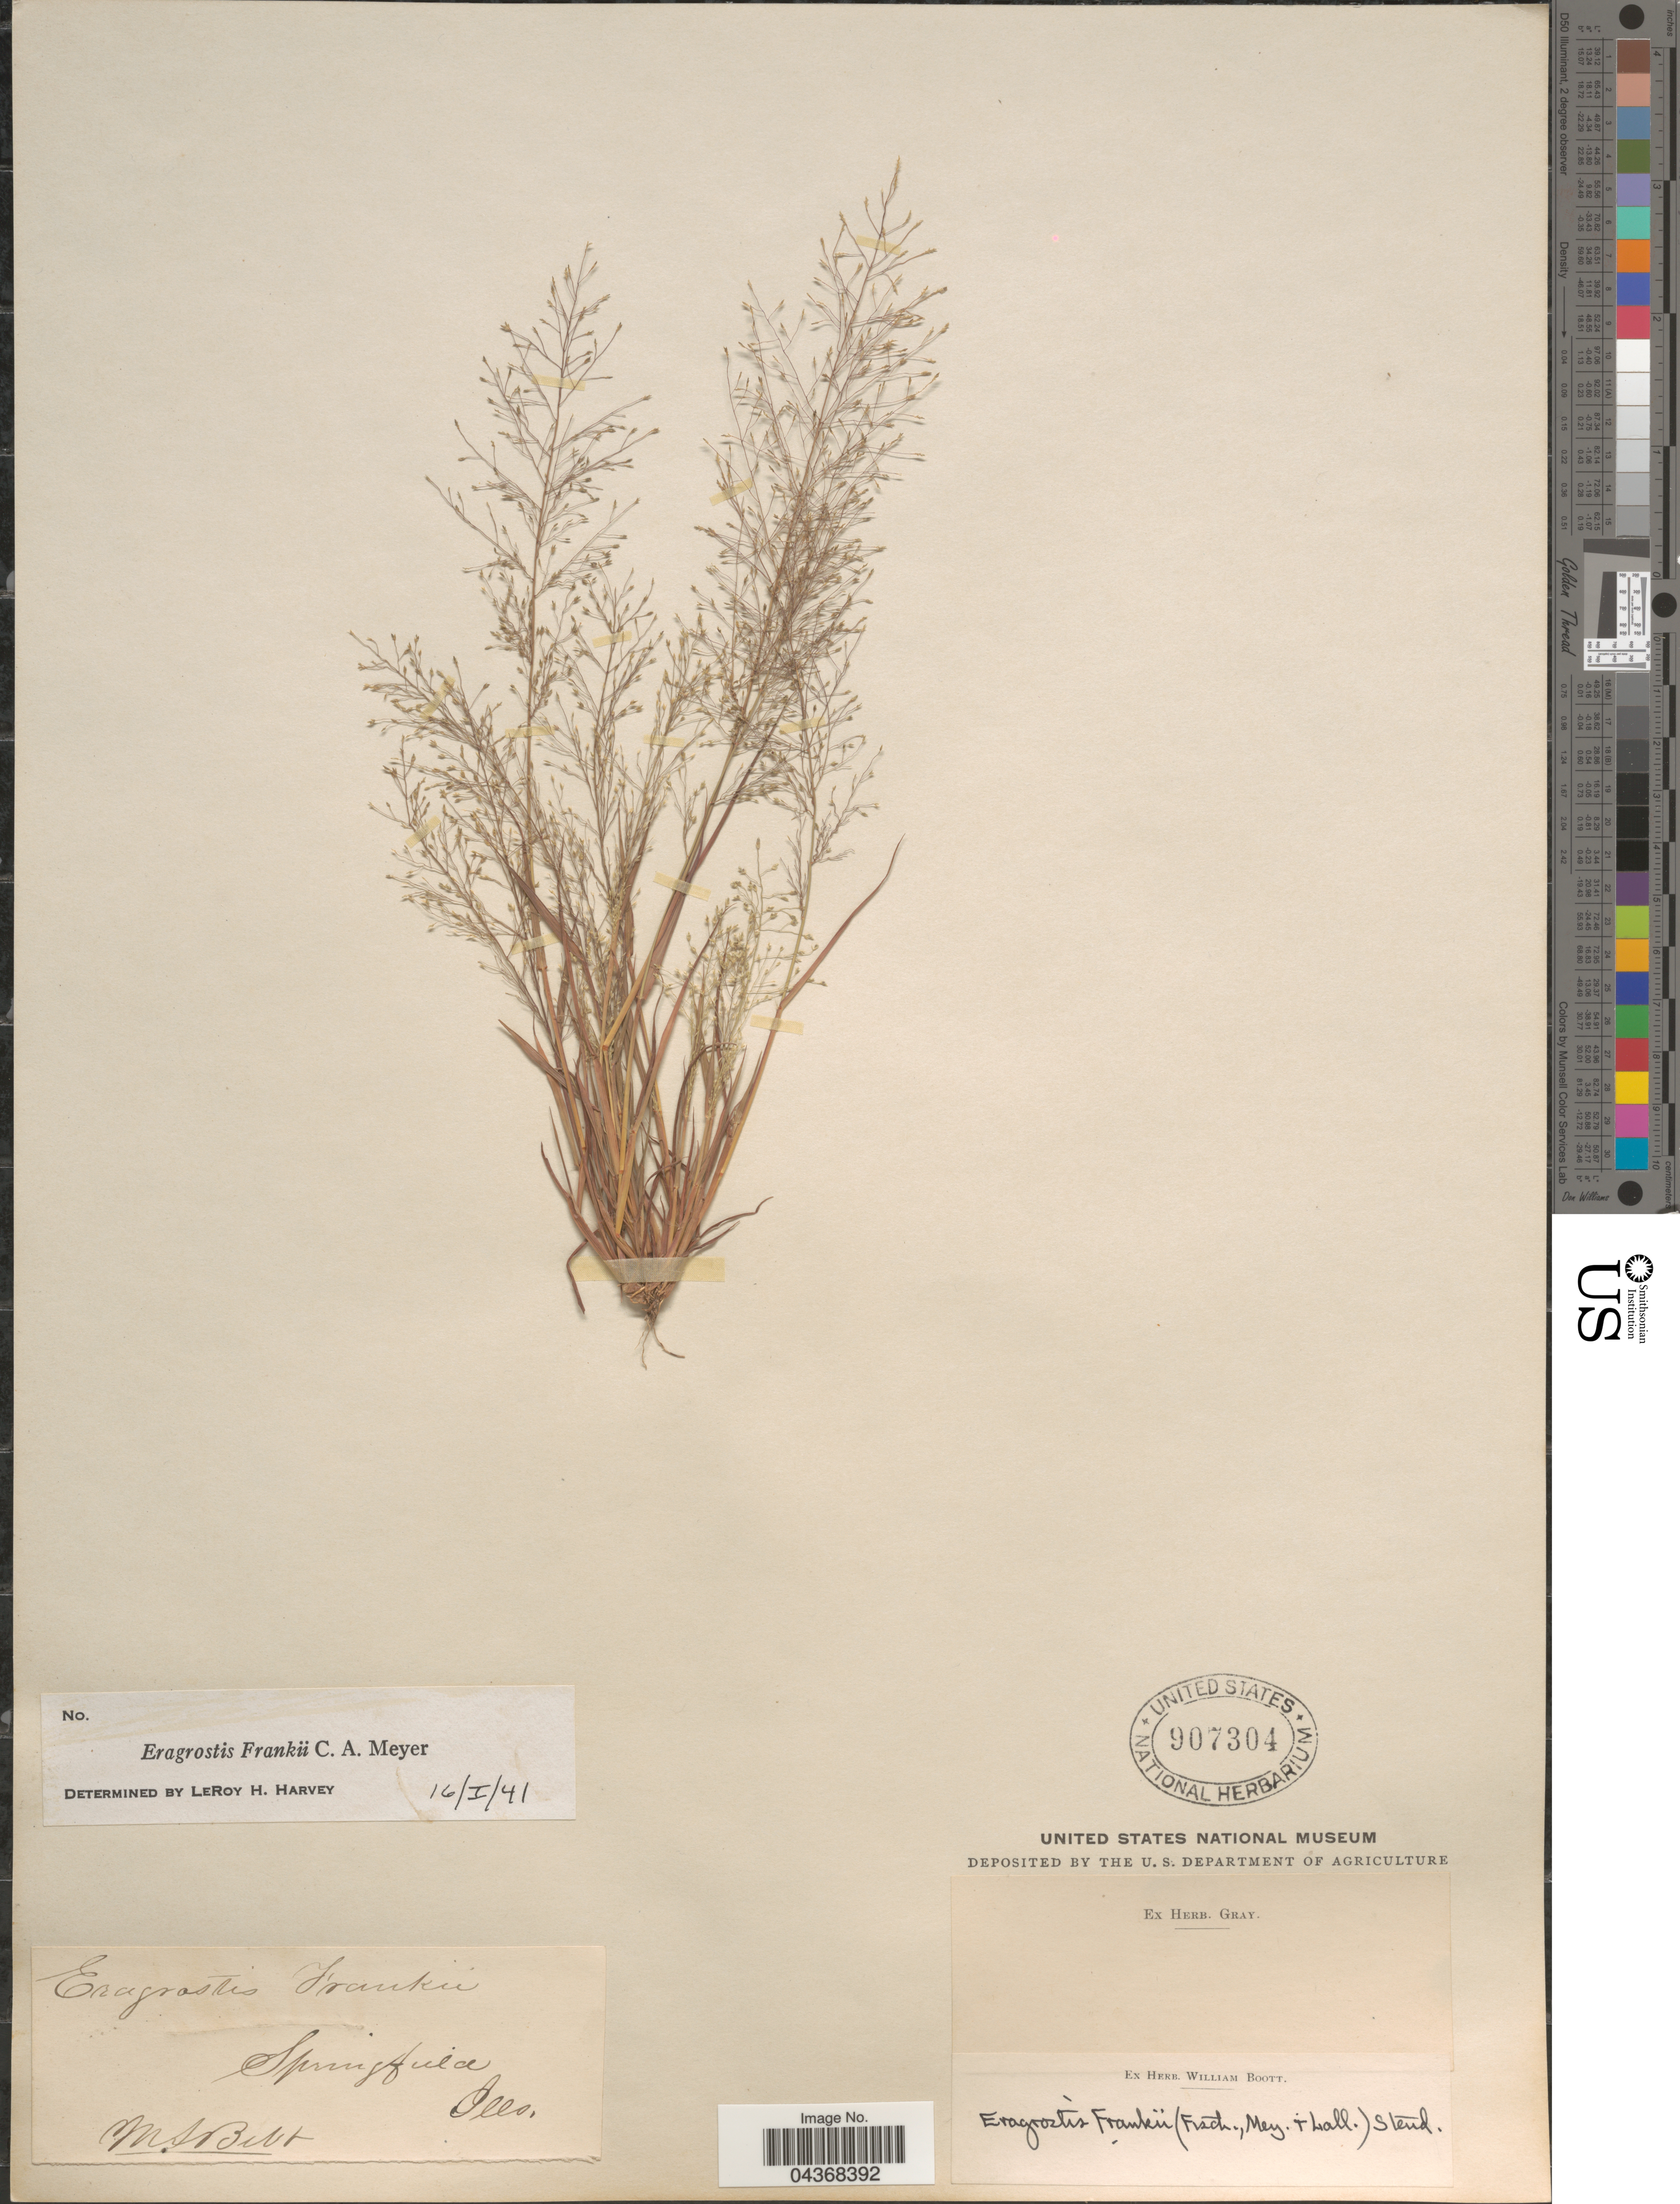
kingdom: Plantae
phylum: Tracheophyta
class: Liliopsida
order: Poales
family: Poaceae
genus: Eragrostis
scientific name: Eragrostis frankii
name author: C.A. Mey. ex Steud.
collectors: M. Bebb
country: United States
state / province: Illinois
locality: Springfield.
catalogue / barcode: US 907304